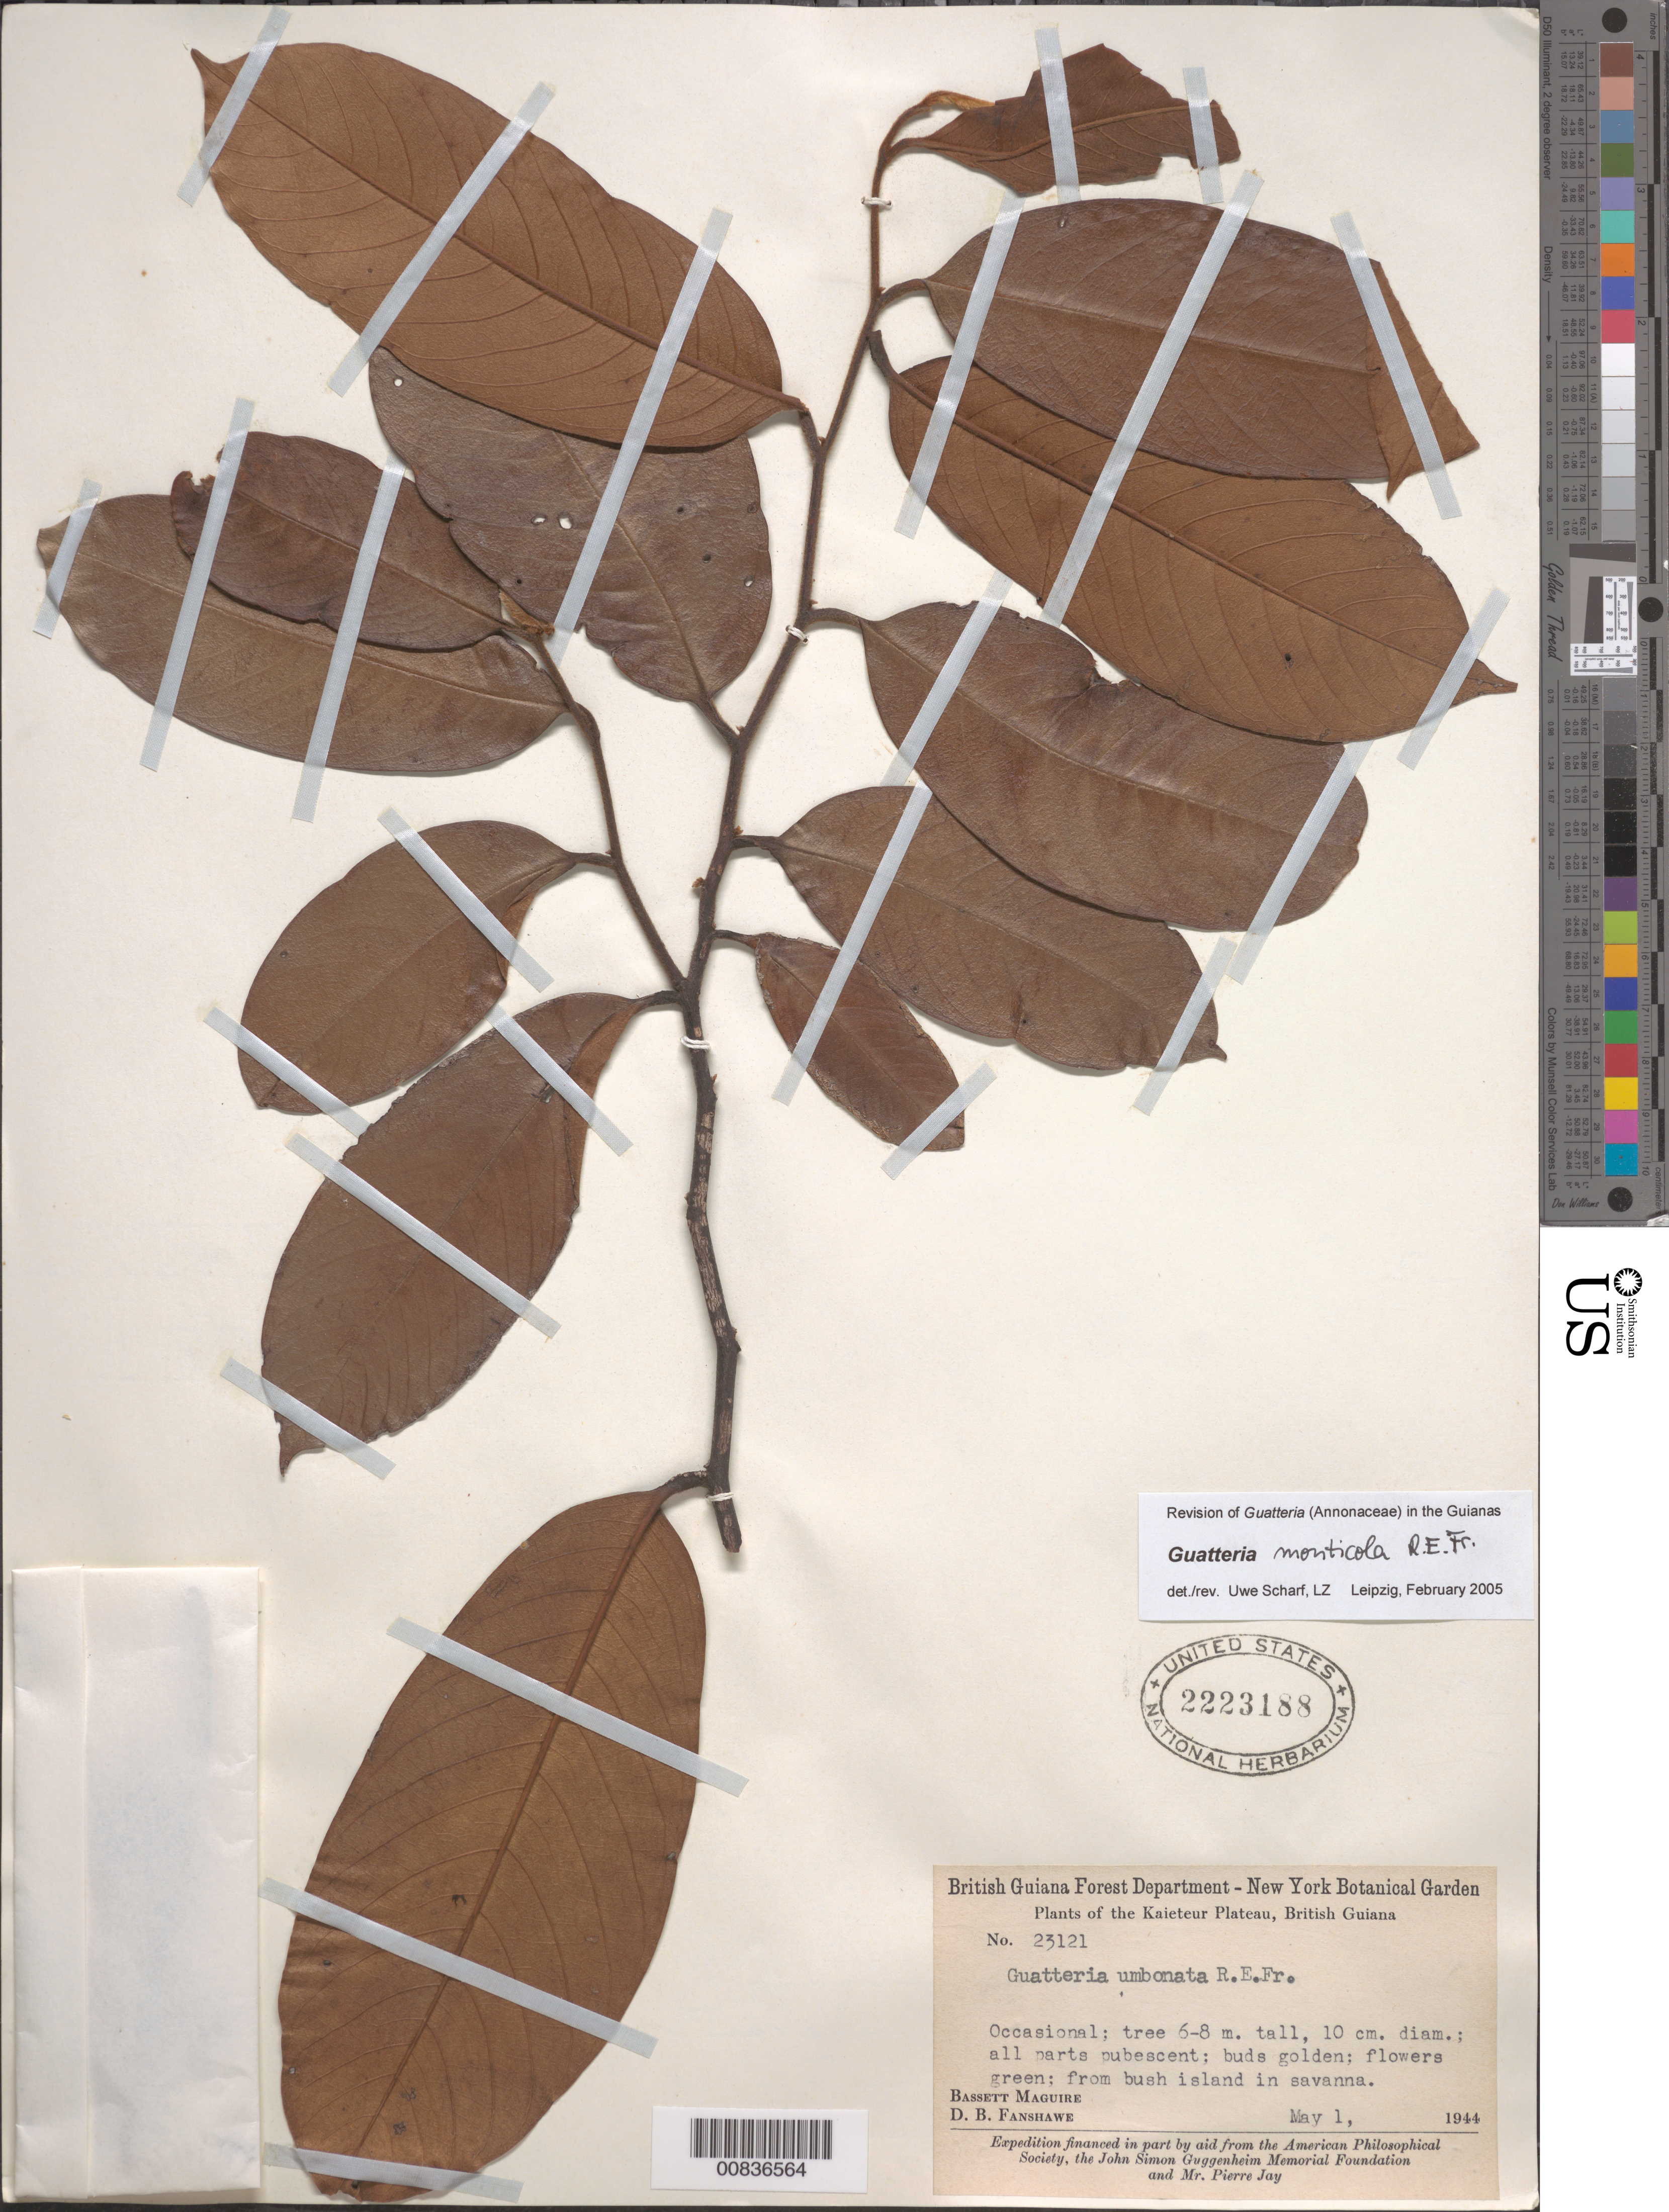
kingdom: Plantae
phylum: Tracheophyta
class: Magnoliopsida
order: Magnoliales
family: Annonaceae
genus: Guatteria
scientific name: Guatteria monticola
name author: R.E. Fr.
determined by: Scharf, U.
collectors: B. Maguire & D. B. Fanshawe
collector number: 23121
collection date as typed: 1-May-44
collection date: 1944-05-01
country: Guyana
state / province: Potaro-Siparuni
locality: Kaieteur Plateau, Potaro River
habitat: Bush island in savanna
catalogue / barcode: US 2223188